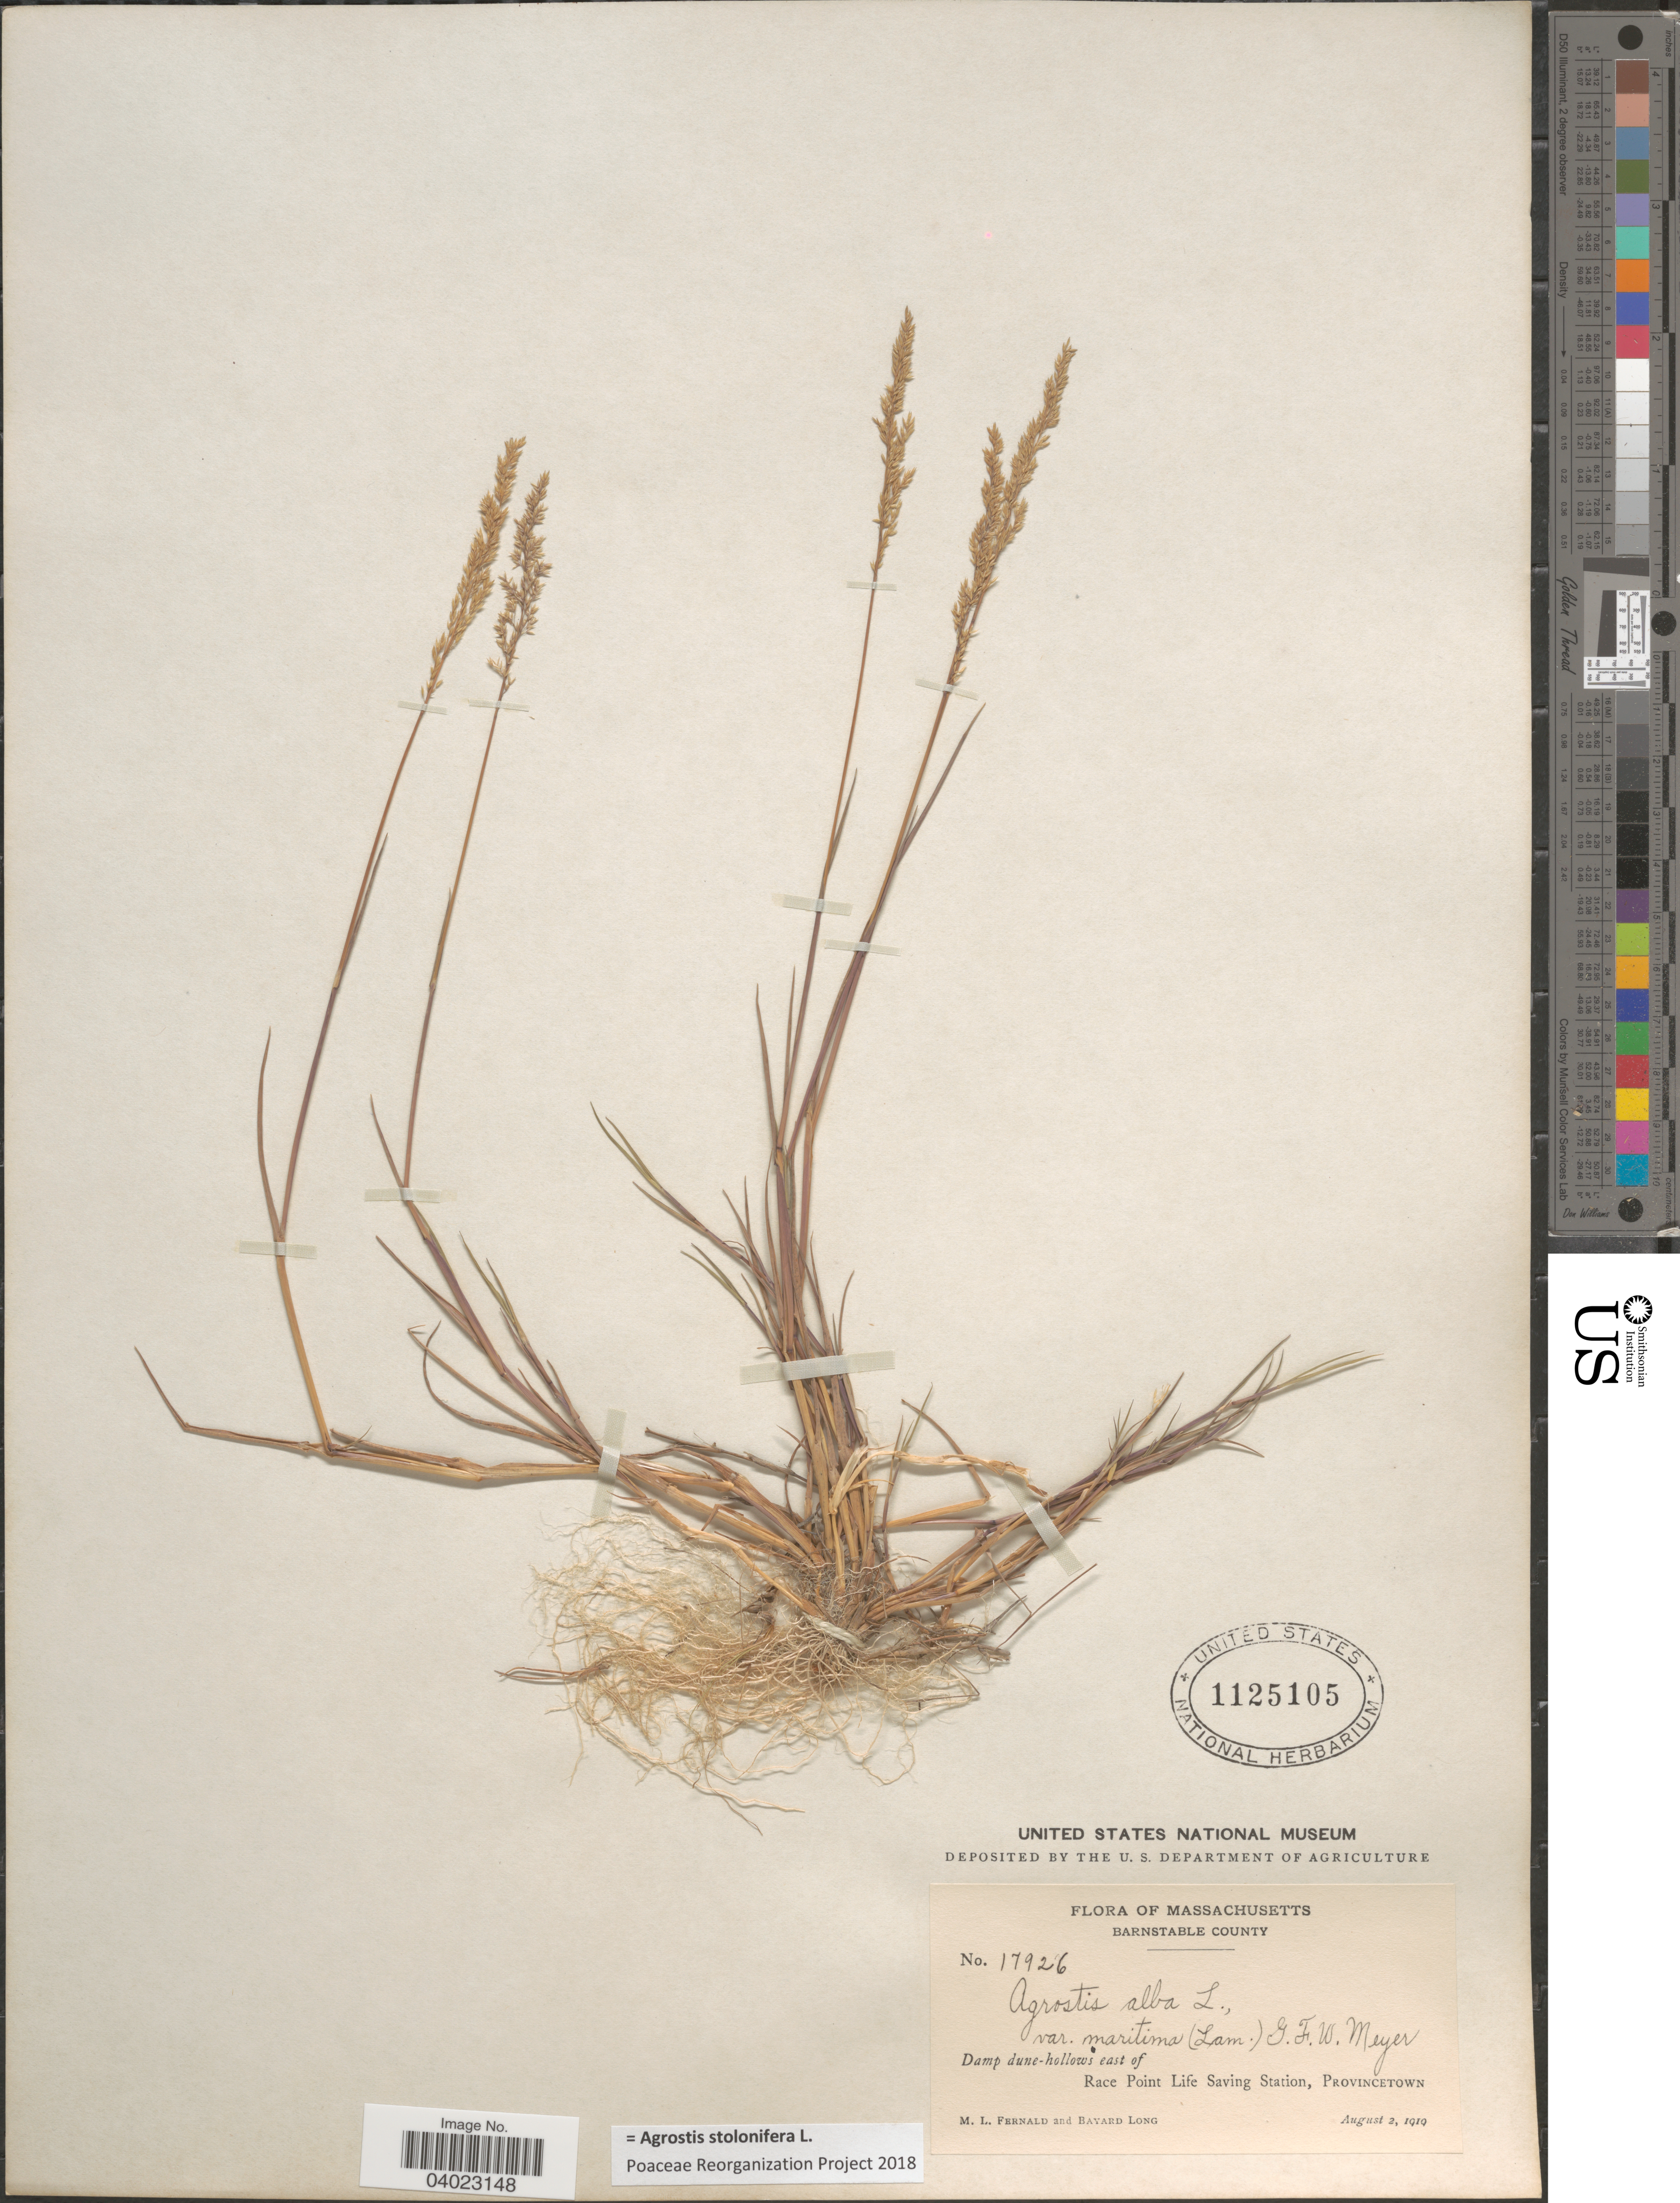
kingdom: Plantae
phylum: Tracheophyta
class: Liliopsida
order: Poales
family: Poaceae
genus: Agrostis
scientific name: Agrostis stolonifera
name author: L.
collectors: M. L. Fernald & B. Long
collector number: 17926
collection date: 1919-08-02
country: United States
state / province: Massachusetts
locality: Barnstable County. Damp dune-hollows east of Race Point Life Saving Station, Provincetown.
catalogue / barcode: US 1125105